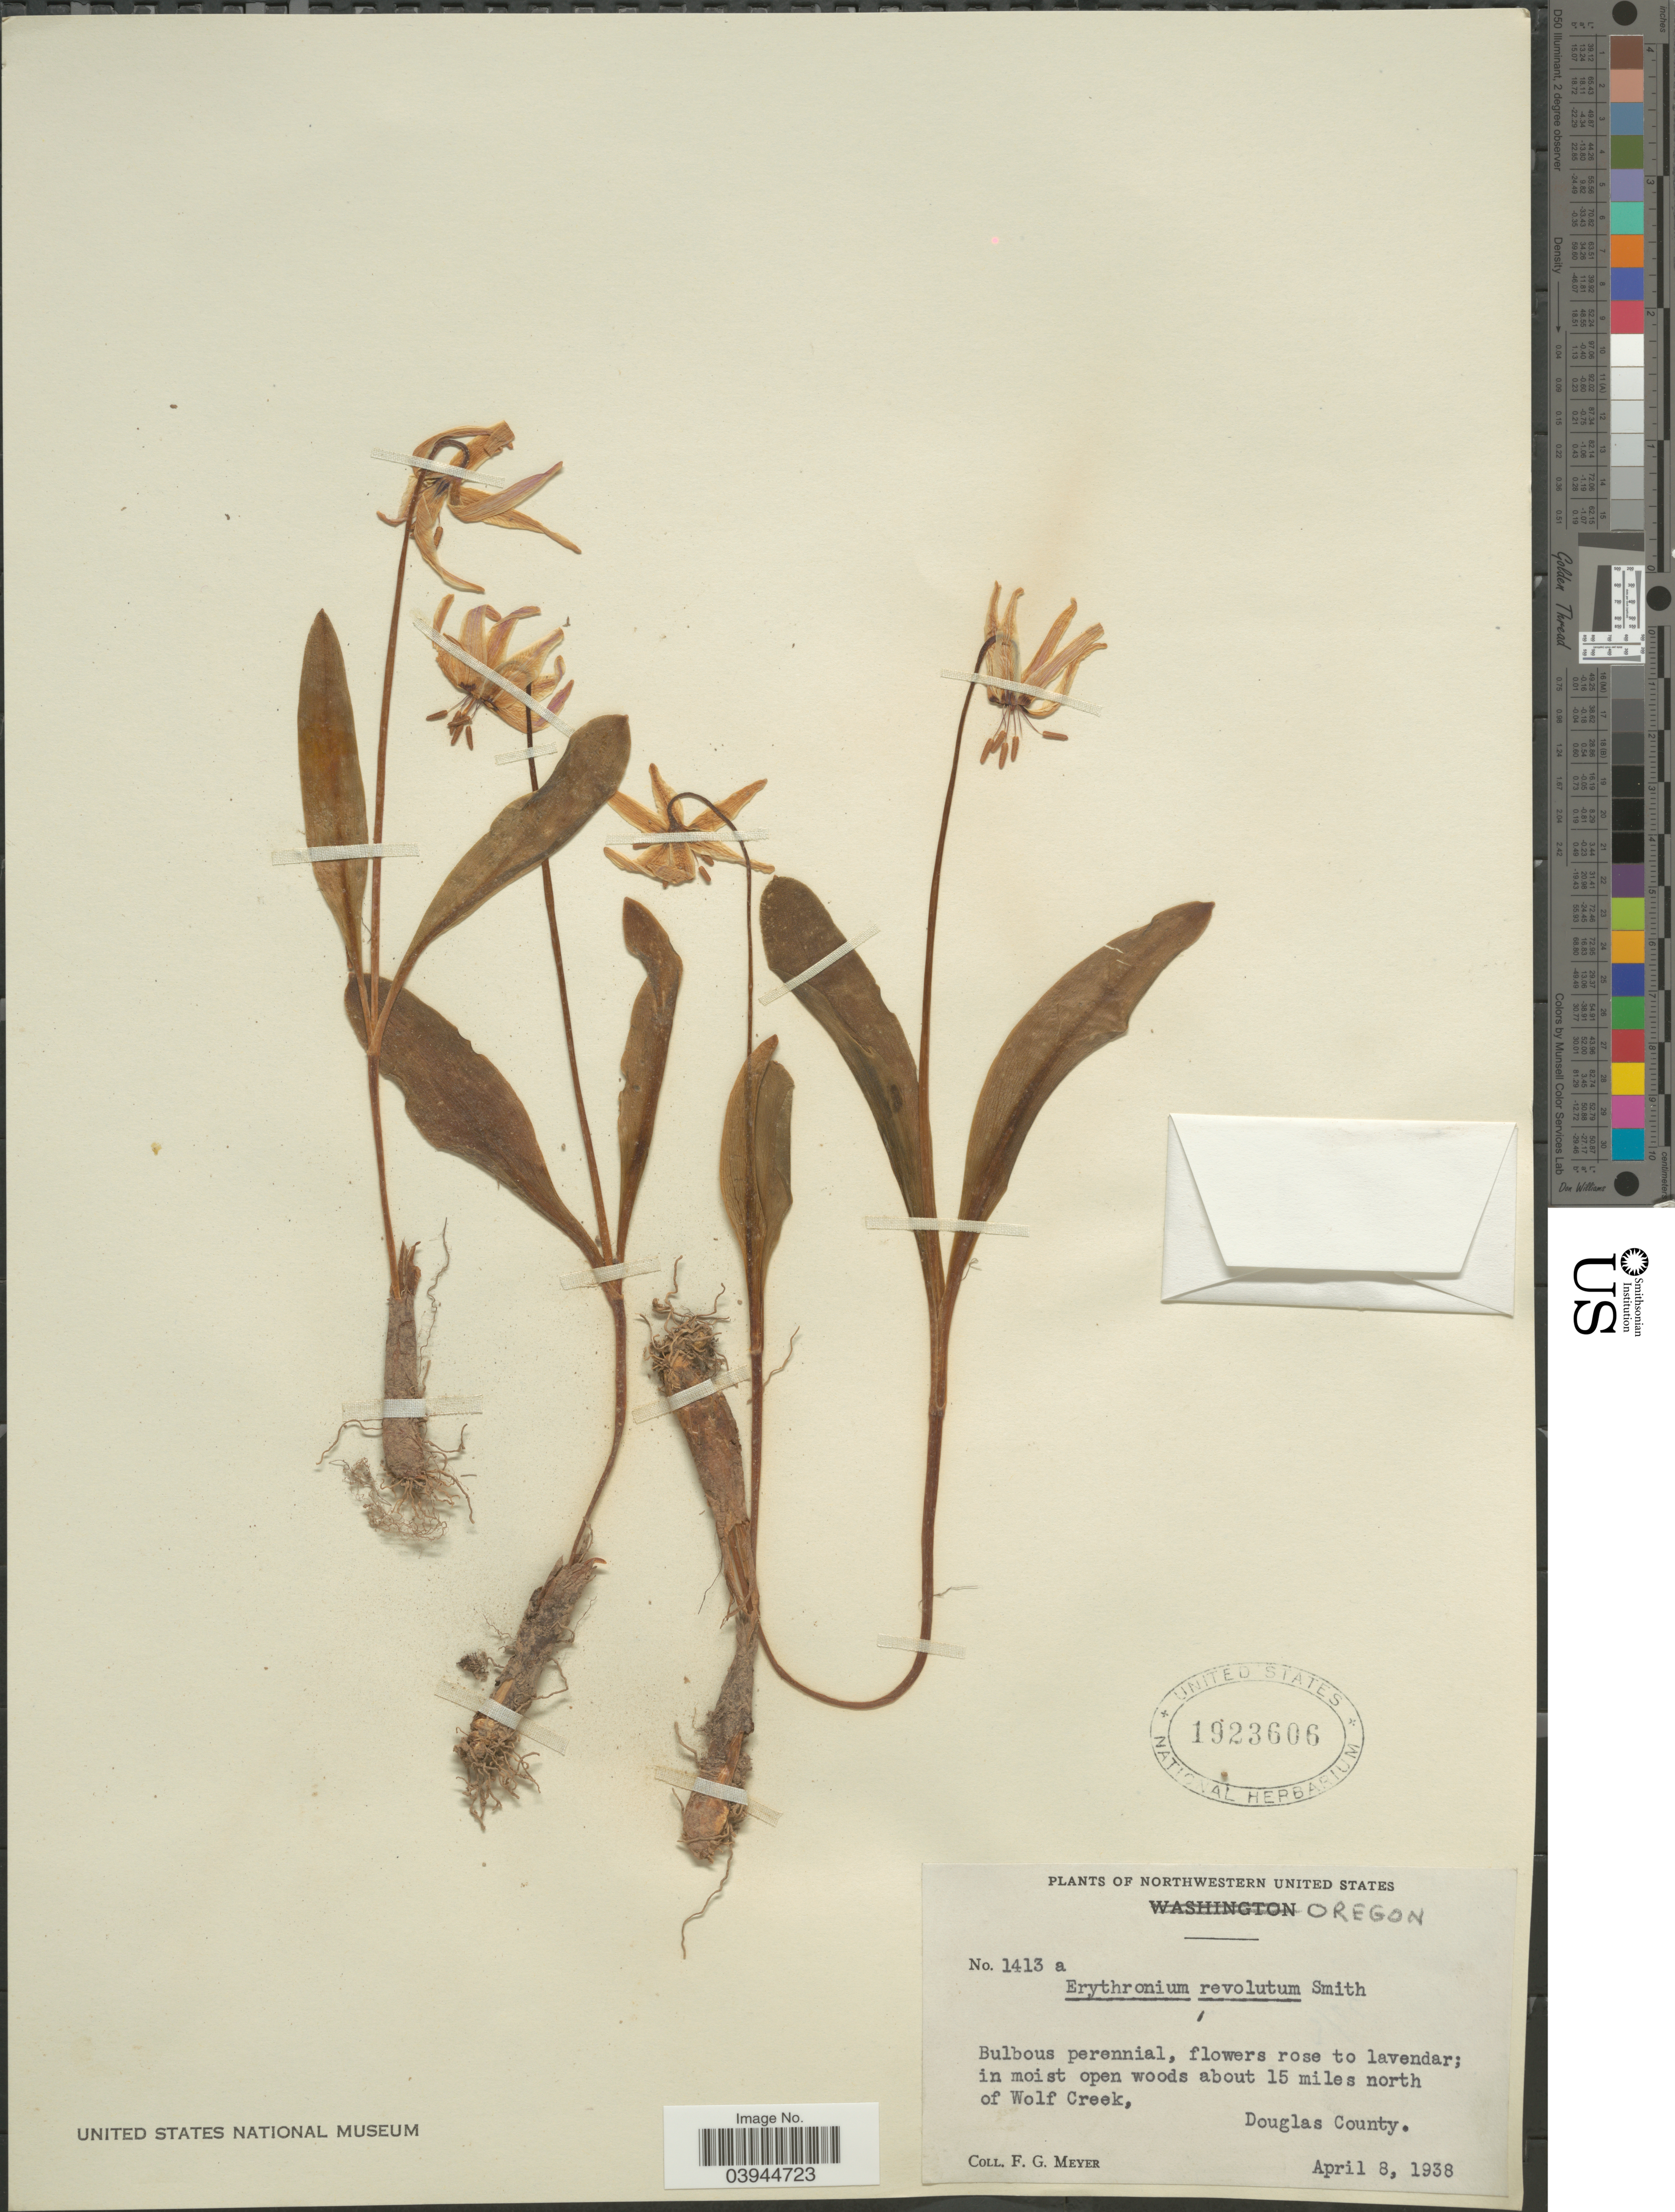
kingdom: Plantae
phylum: Tracheophyta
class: Liliopsida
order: Liliales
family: Liliaceae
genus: Erythronium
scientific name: Erythronium revolutum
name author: Sm.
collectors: F. G. Meyer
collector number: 1413a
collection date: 1938-04-08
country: United States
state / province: Oregon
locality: Northwestern United States. In moist open woods about 15 miles north of Wolf Creek, Douglas County.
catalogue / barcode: US 1923606